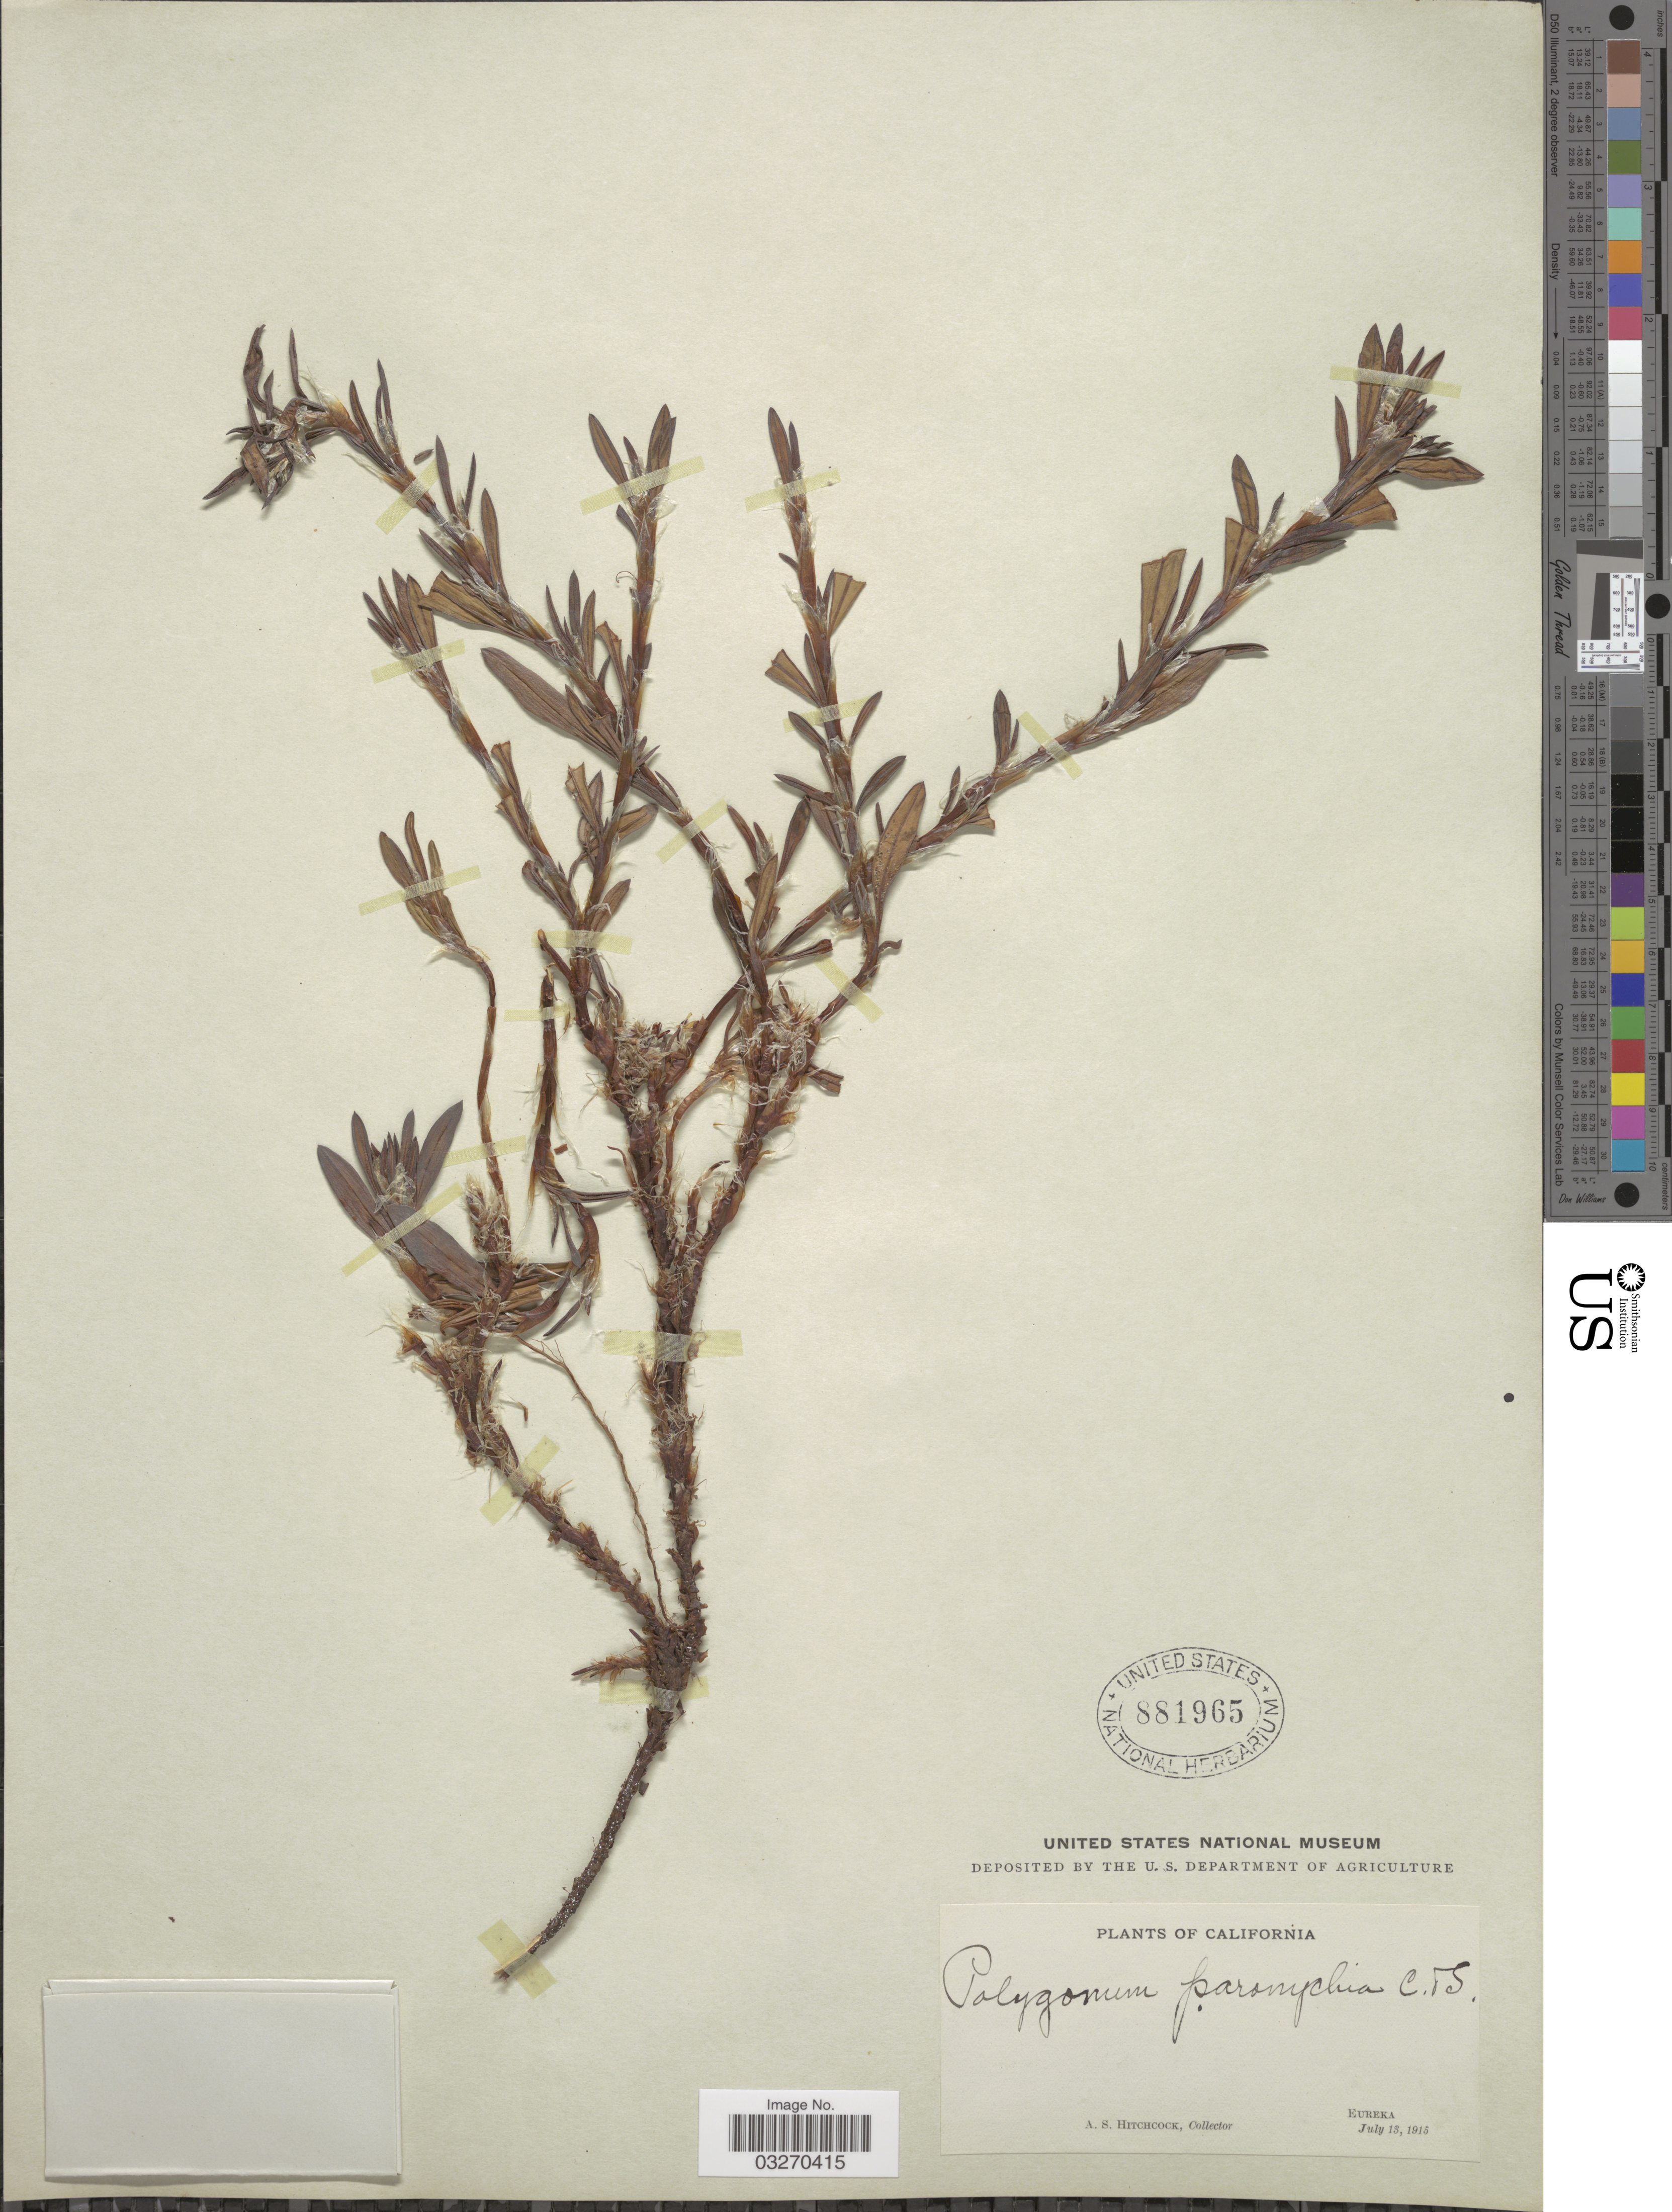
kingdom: Plantae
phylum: Tracheophyta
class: Magnoliopsida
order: Caryophyllales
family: Polygonaceae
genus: Polygonum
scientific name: Polygonum paronychia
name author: Cham. & Schltdl.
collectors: A. S. Hitchcock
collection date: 1915-07-13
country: United States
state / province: California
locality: Eureka.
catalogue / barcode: US 881965